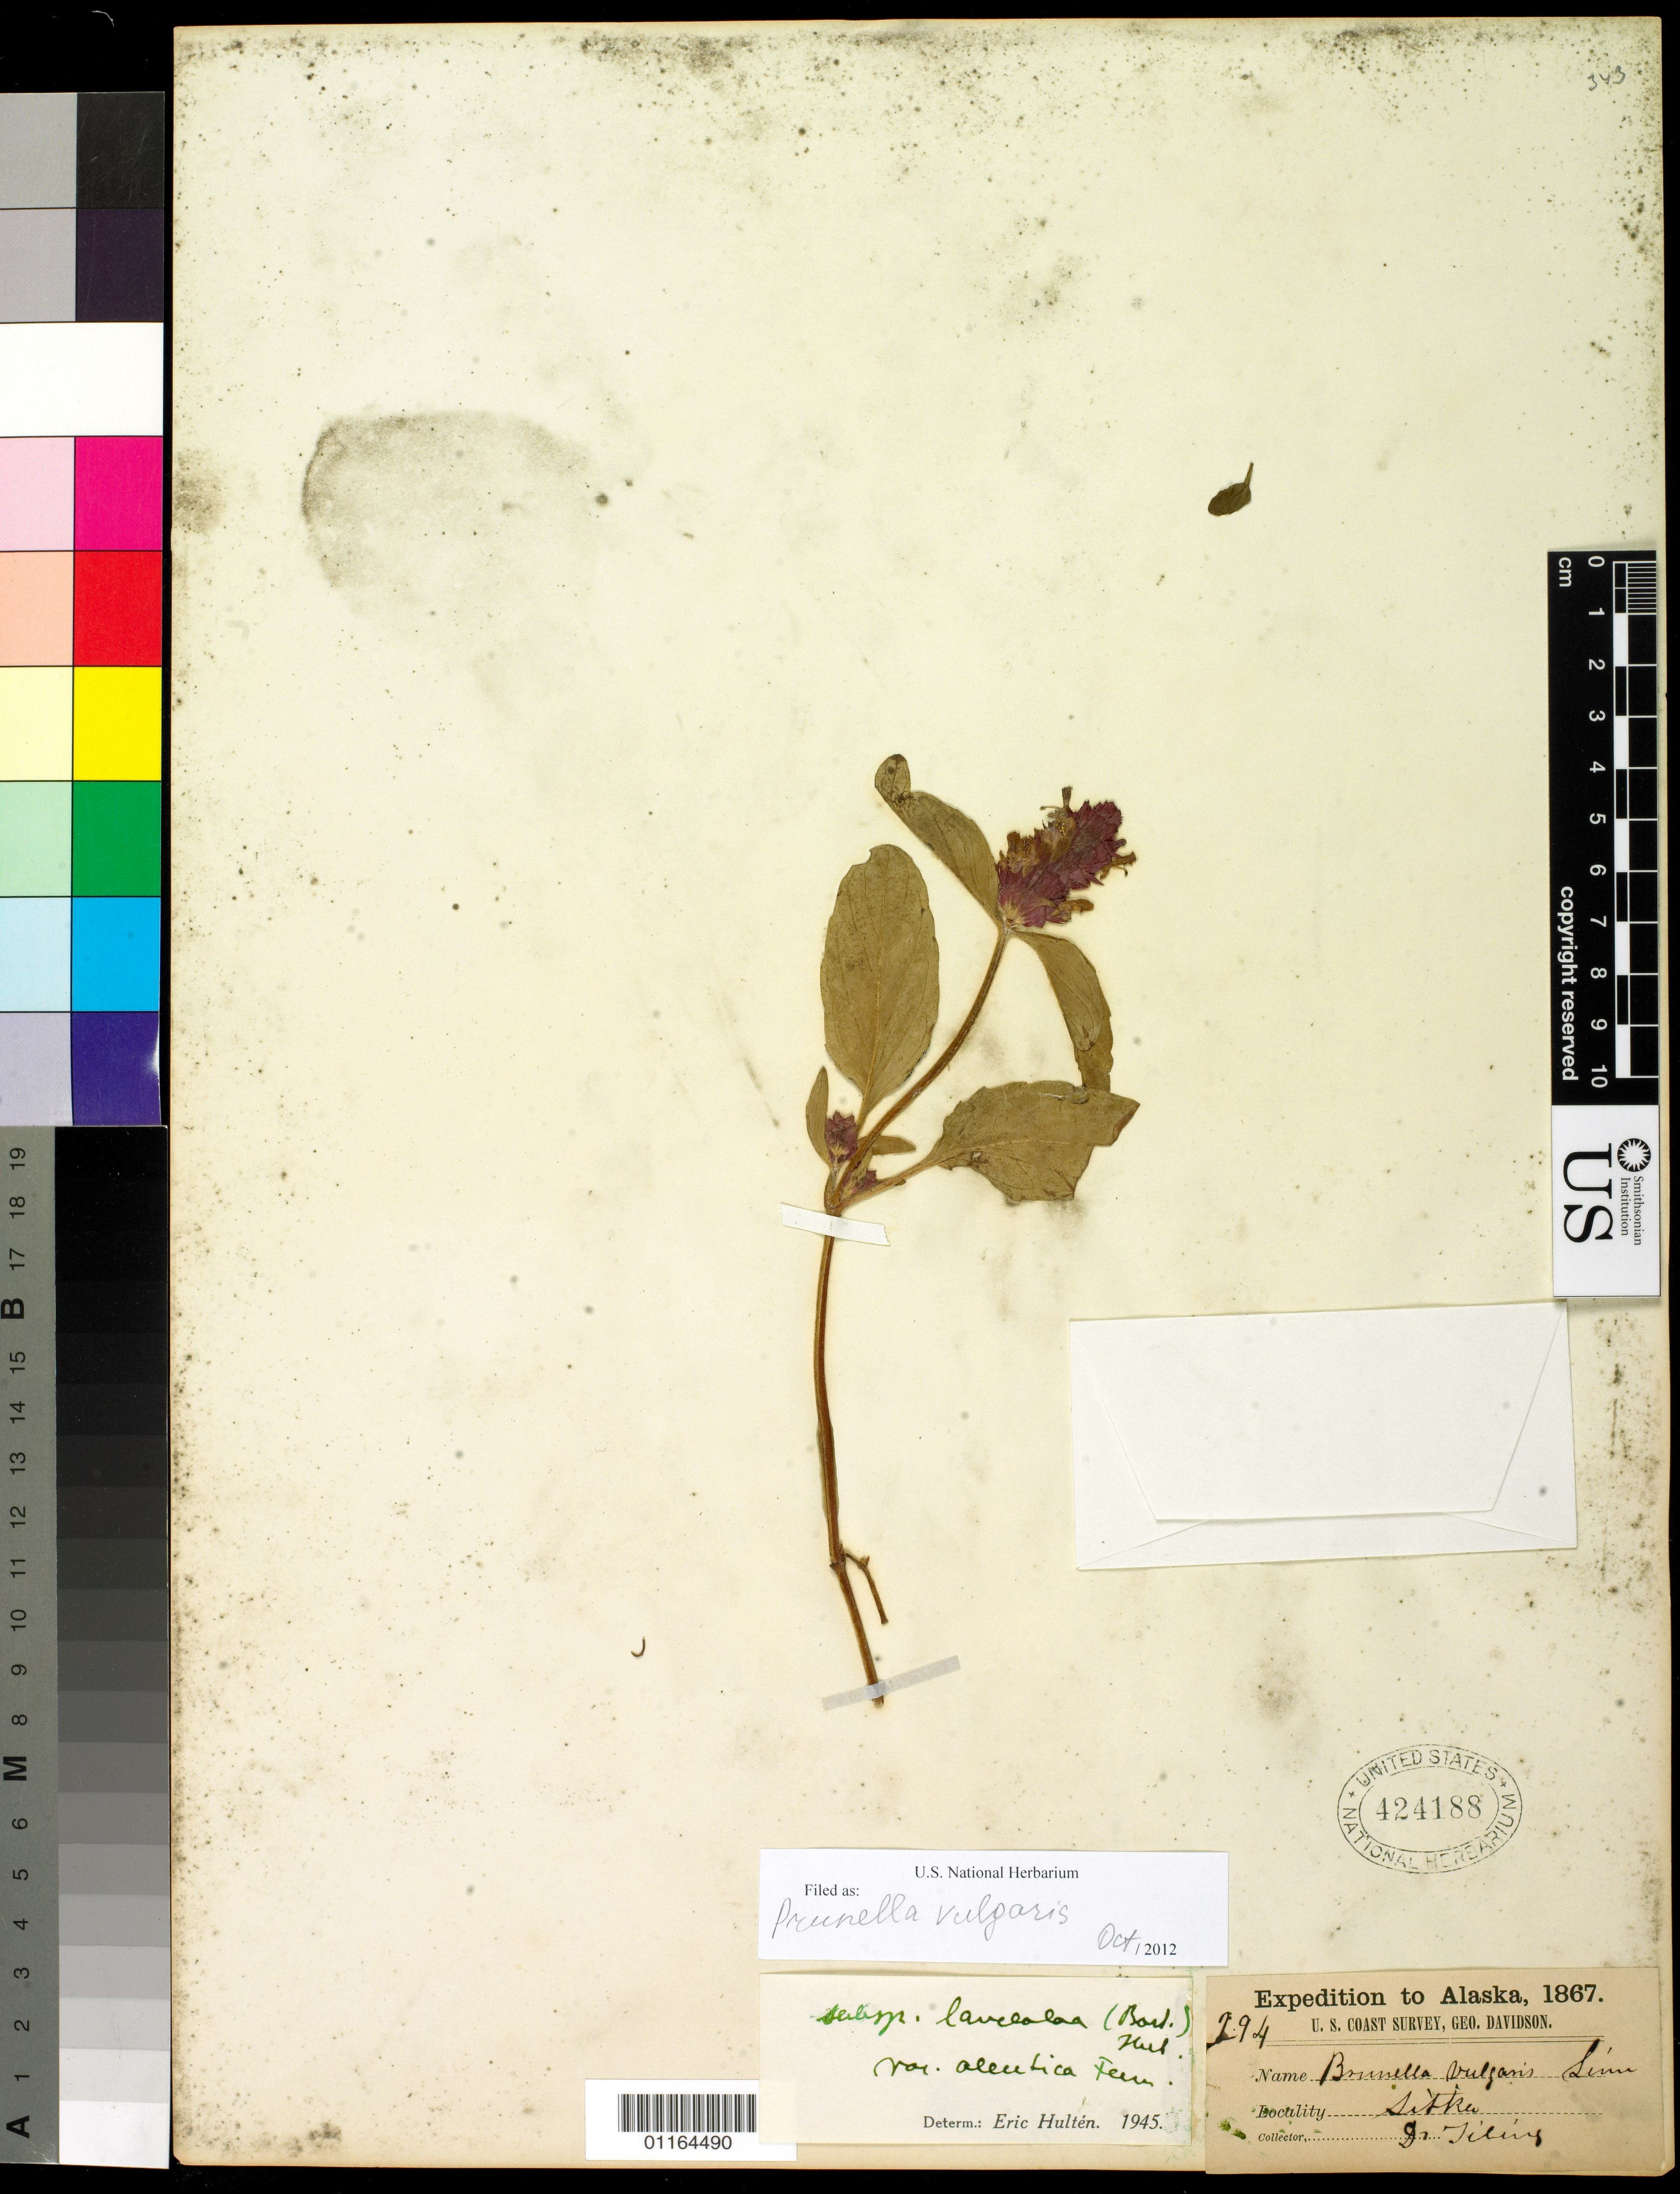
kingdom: Plantae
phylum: Tracheophyta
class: Magnoliopsida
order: Lamiales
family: Lamiaceae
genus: Prunella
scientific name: Prunella vulgaris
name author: L.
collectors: H .S. T. Tiling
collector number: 294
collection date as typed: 1867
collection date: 1867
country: United States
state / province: Alaska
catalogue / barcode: US 424188